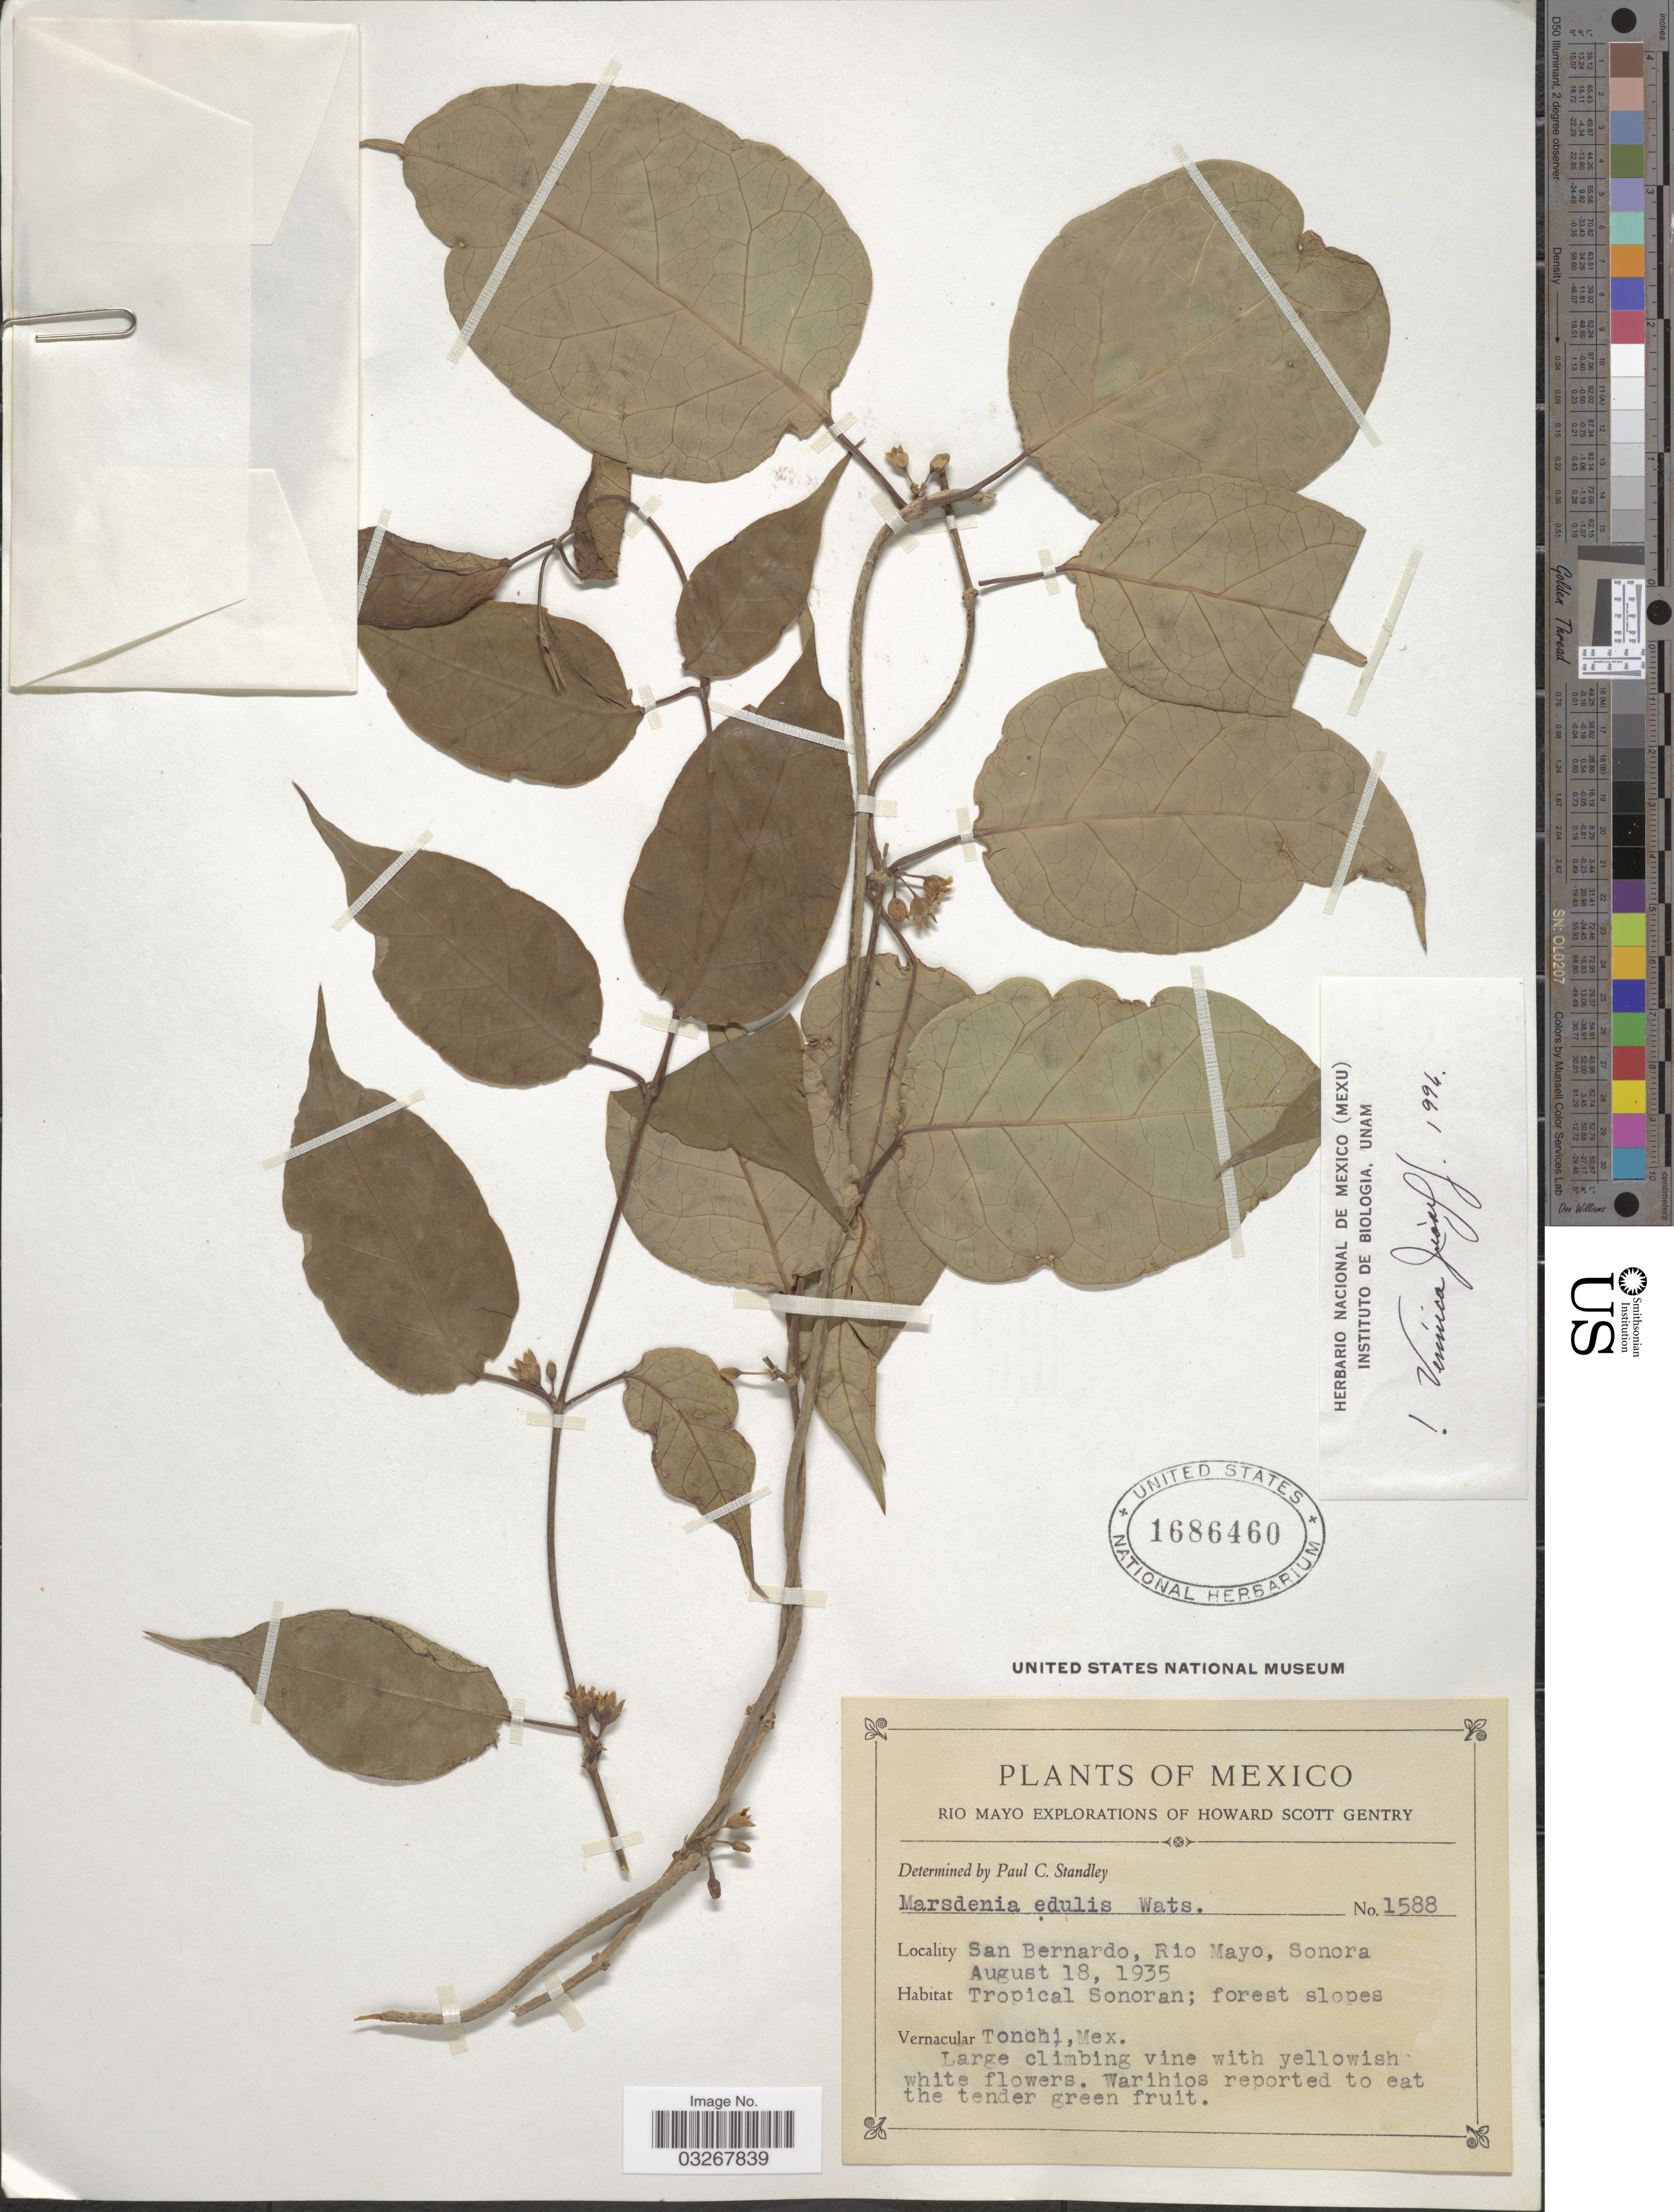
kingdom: Plantae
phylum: Tracheophyta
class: Magnoliopsida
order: Gentianales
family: Apocynaceae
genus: Marsdenia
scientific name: Marsdenia edulis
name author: S. Watson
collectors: H. S. Gentry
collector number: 1588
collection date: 1935-08-18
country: Mexico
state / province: Sonora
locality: San Bernardo, Rio Mayo.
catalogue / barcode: US 1686460